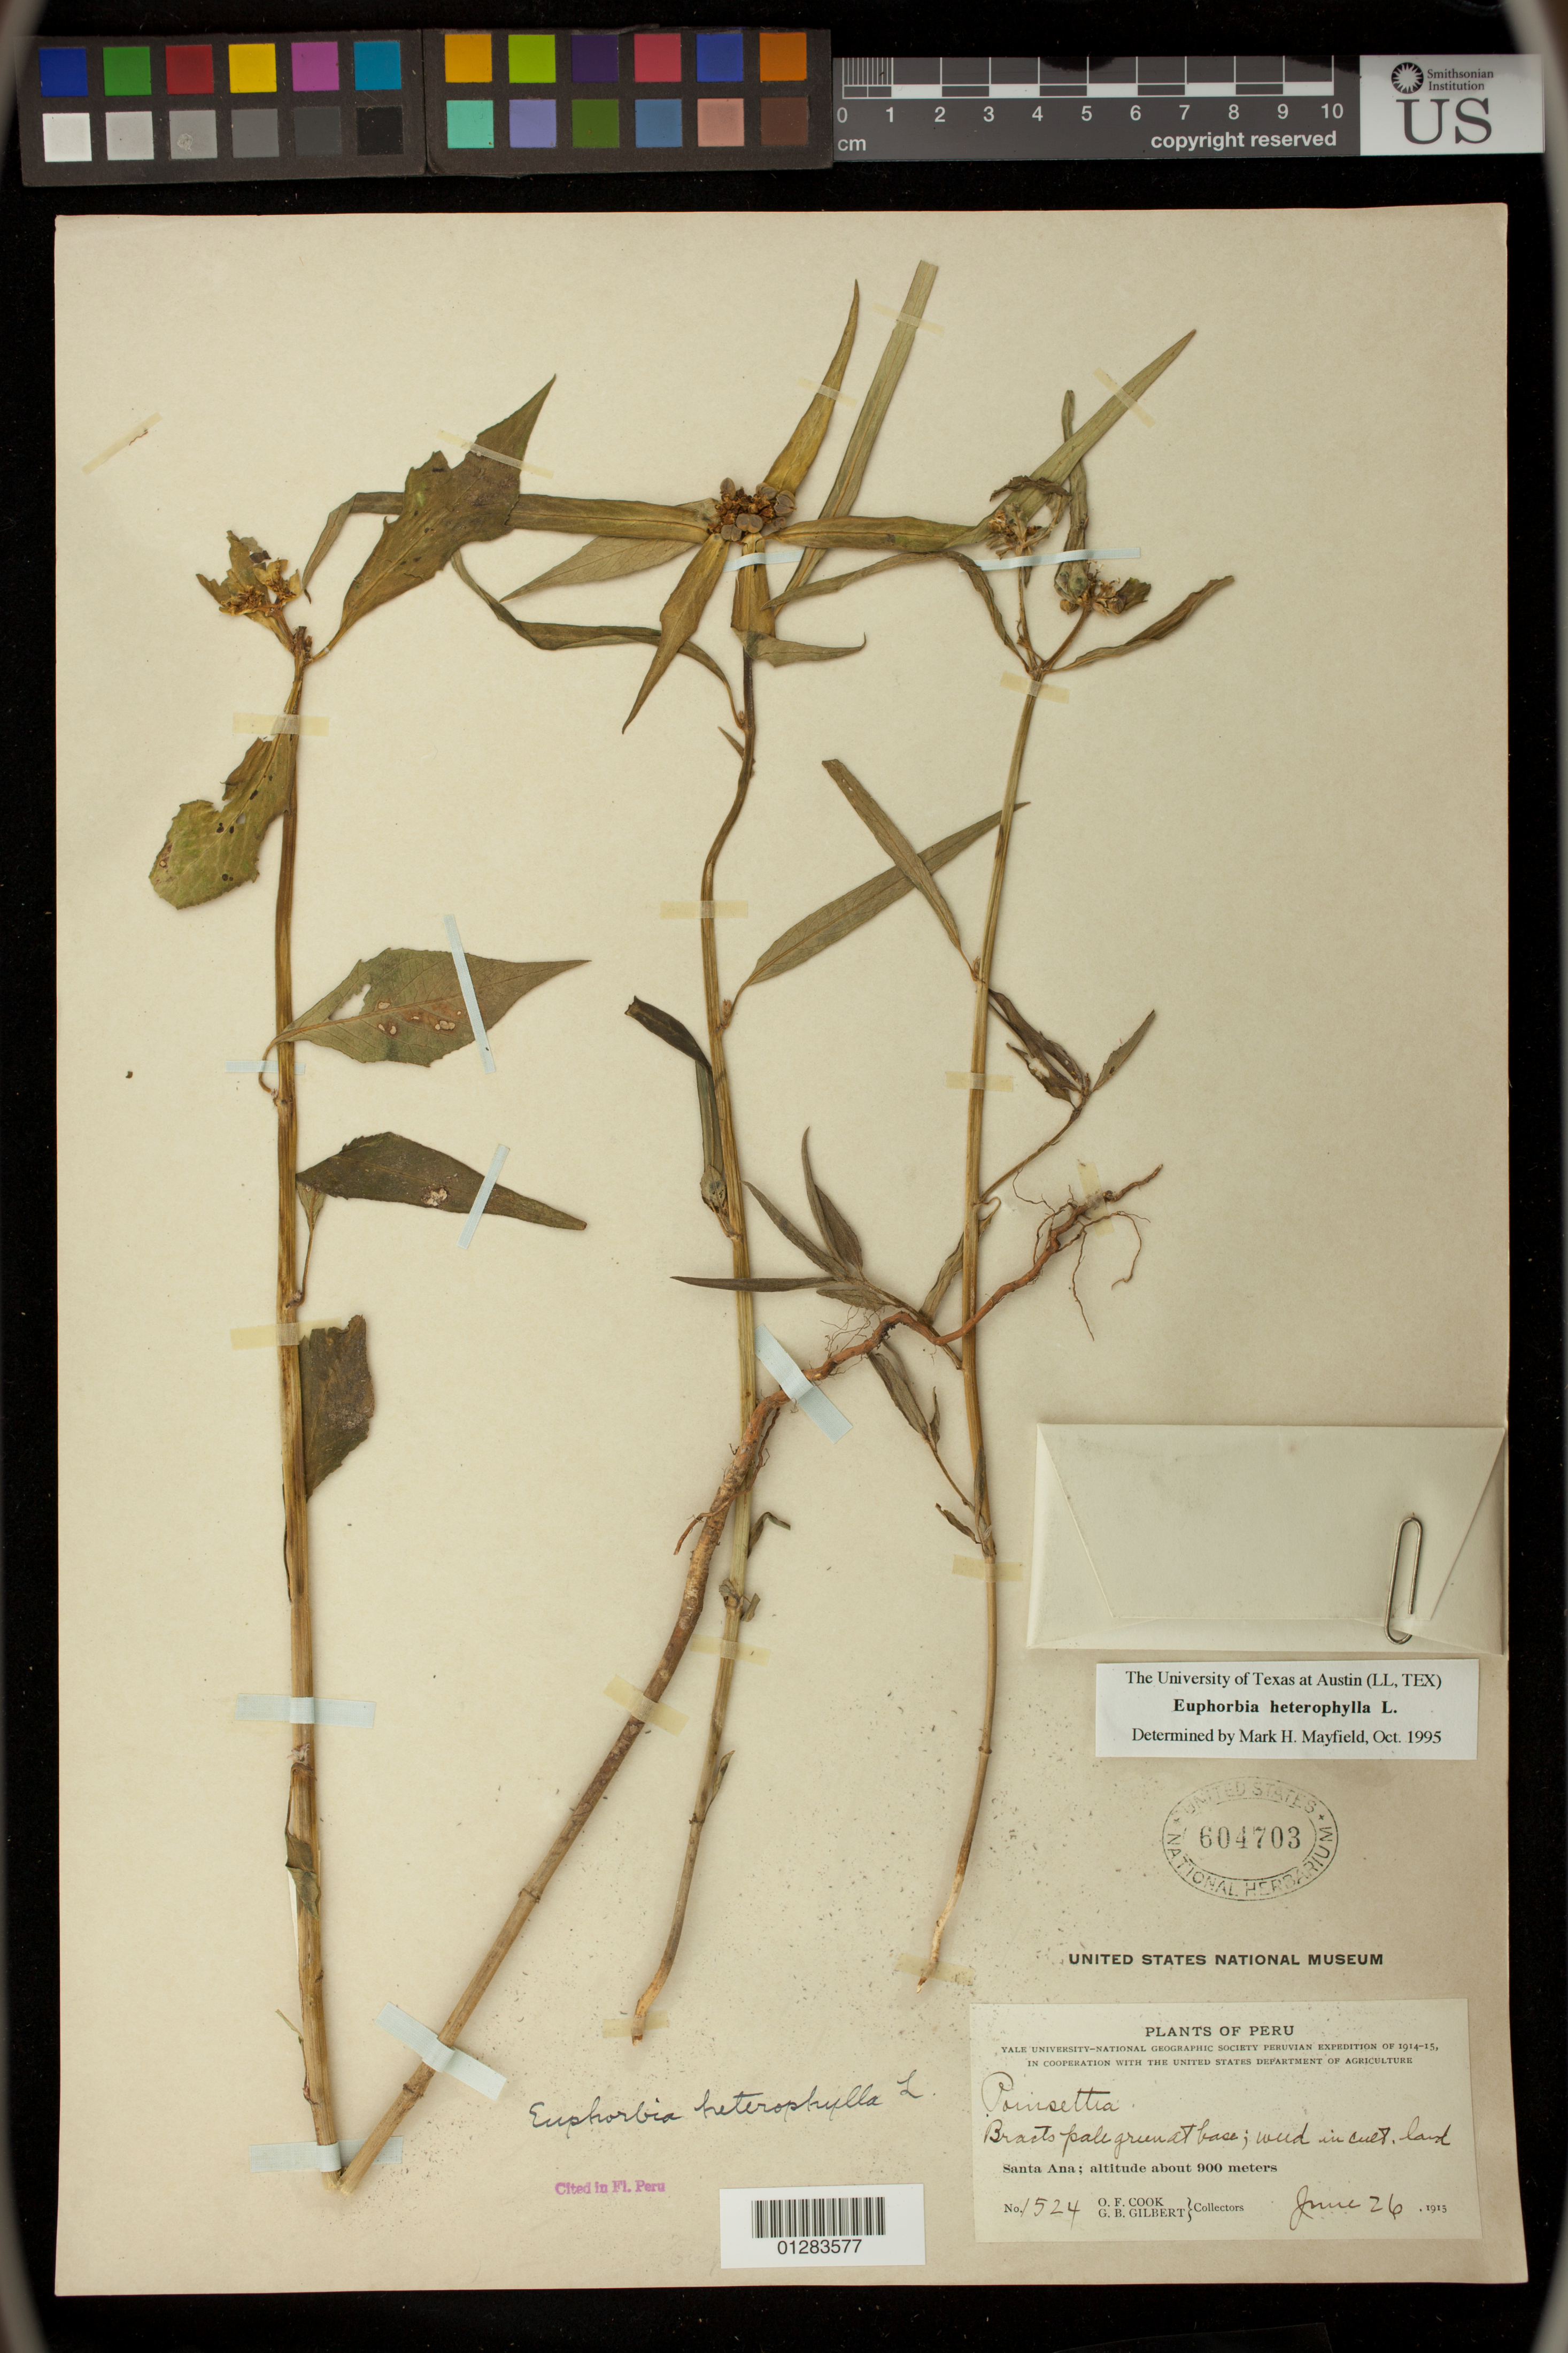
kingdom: Plantae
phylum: Tracheophyta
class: Magnoliopsida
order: Malpighiales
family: Euphorbiaceae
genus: Euphorbia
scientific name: Euphorbia heterophylla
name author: L.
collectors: O. F. Cook & G. B. Gilbert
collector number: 1524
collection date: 1915-06-26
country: Peru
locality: Santa Ana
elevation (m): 900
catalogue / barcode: US 604703